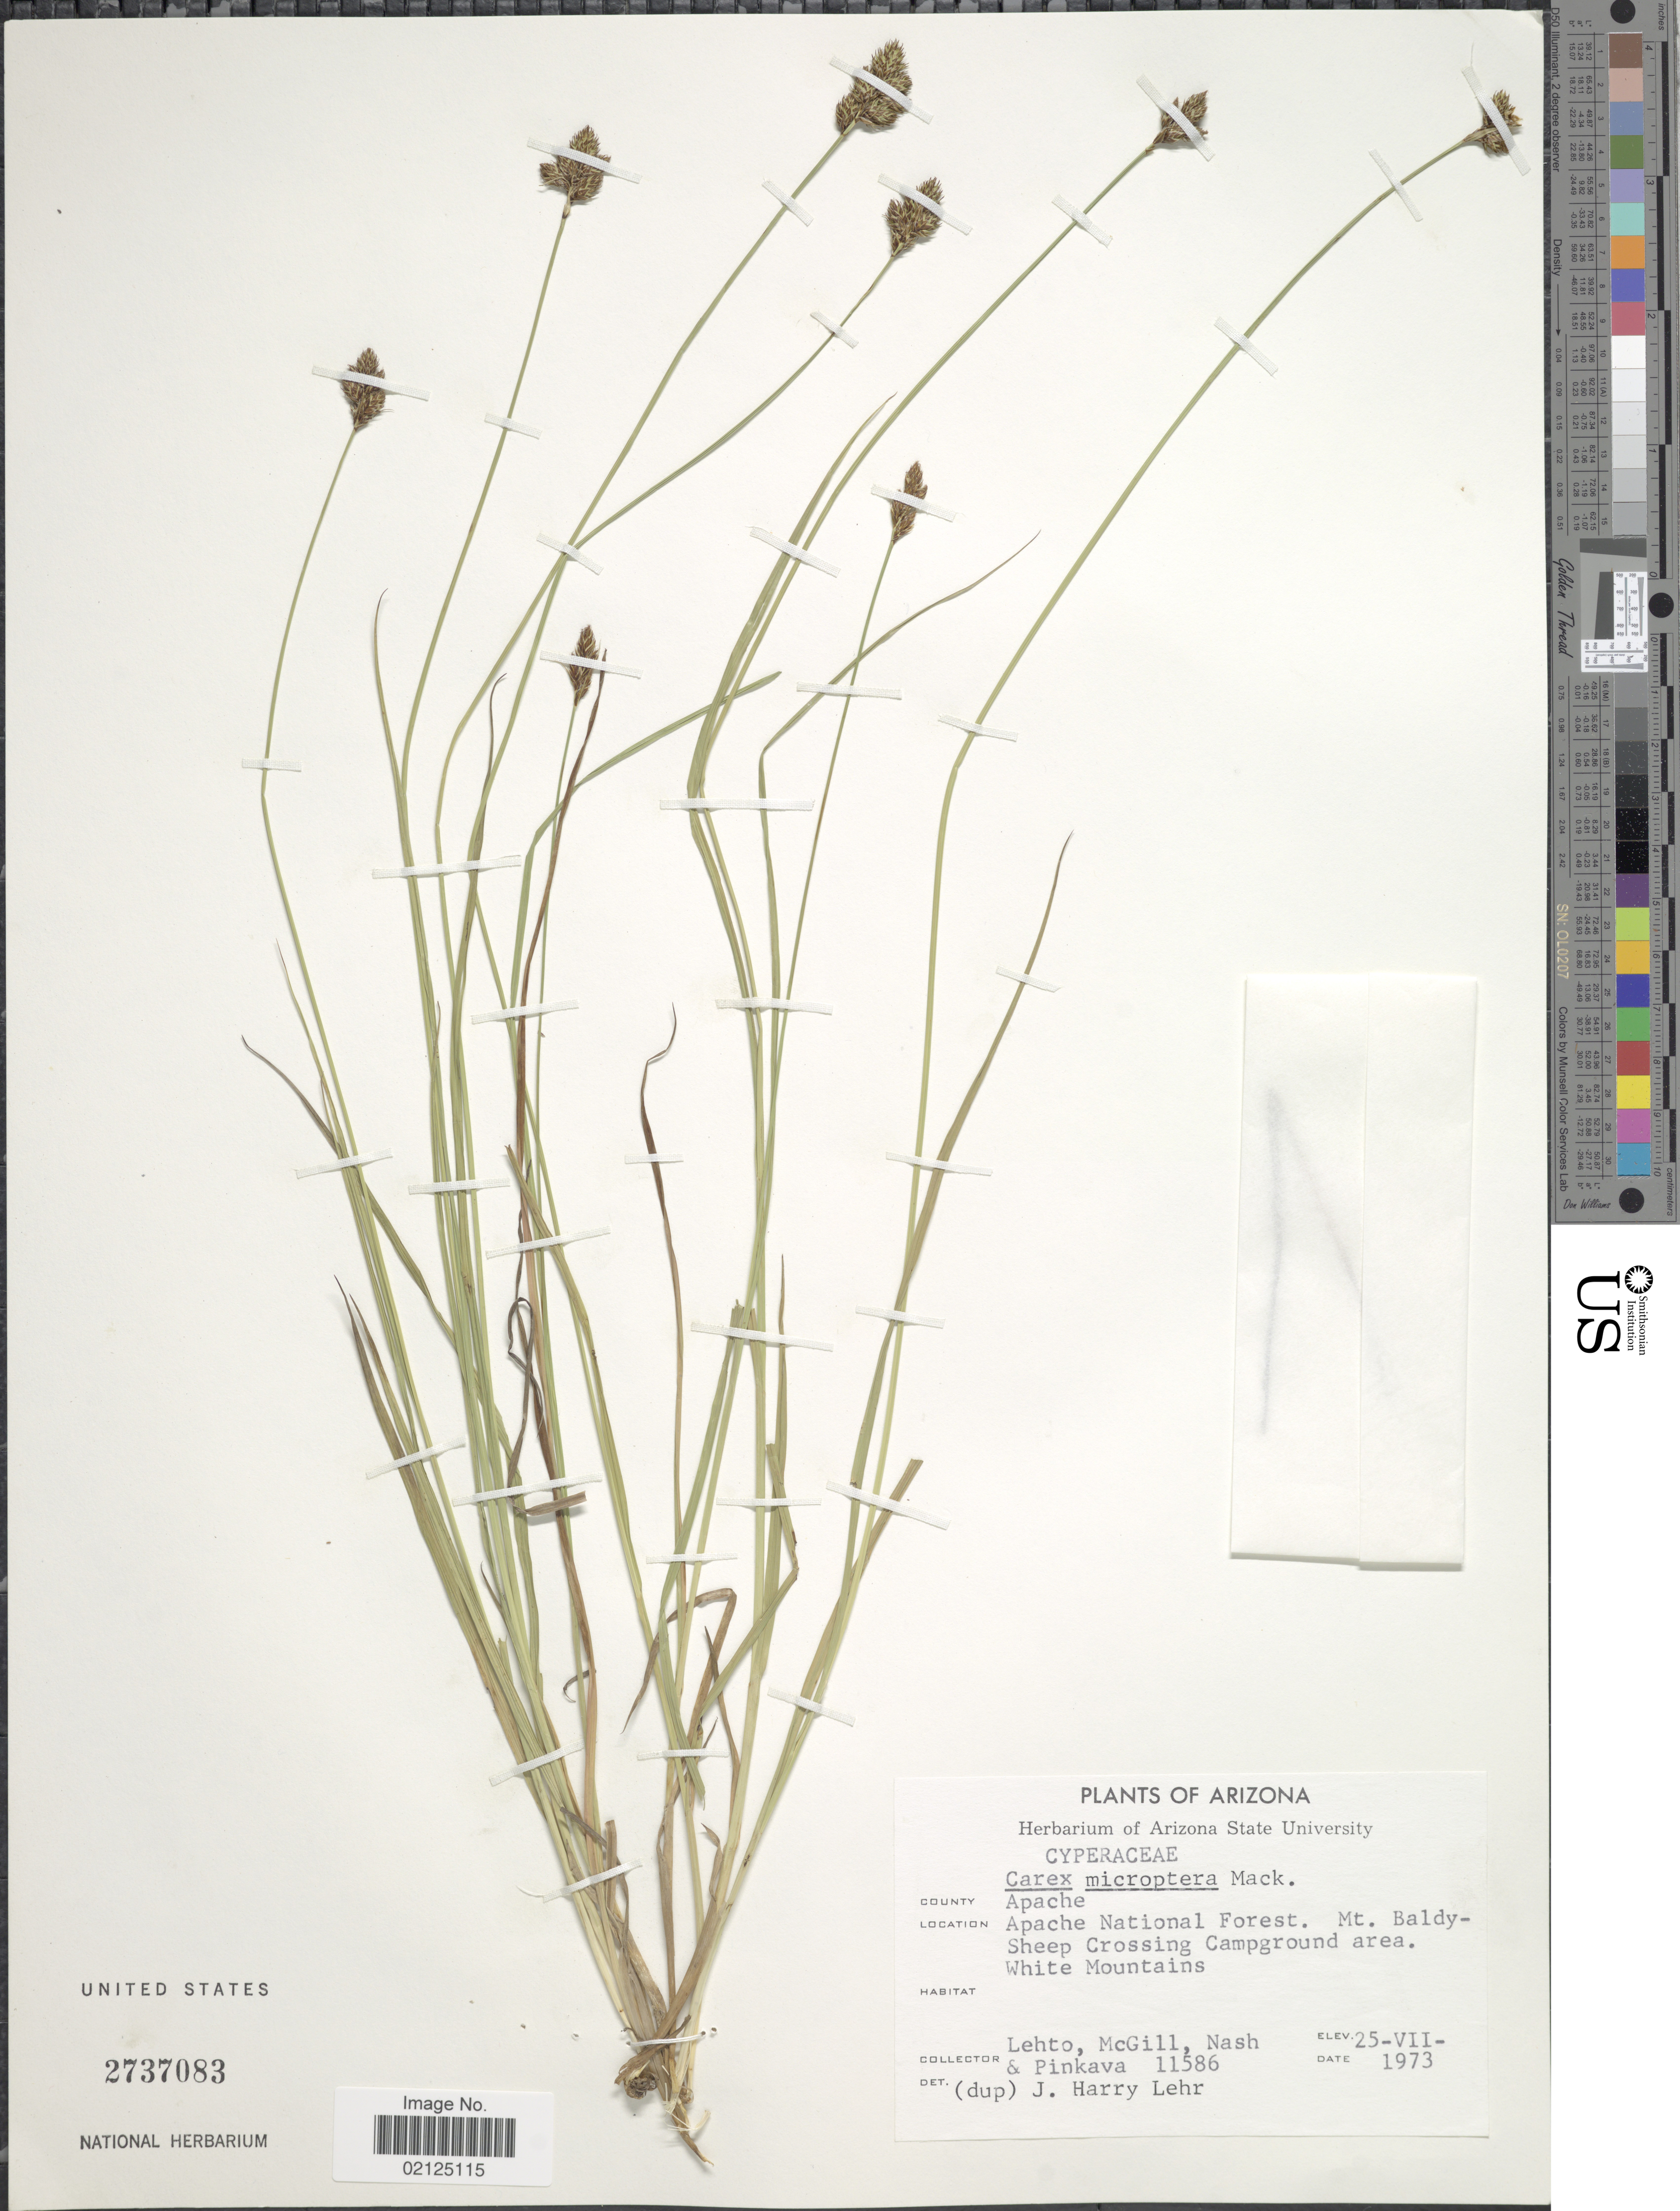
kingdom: Plantae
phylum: Tracheophyta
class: Liliopsida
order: Poales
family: Cyperaceae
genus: Carex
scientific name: Carex microptera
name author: Mack.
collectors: -. Lehto, -. McGill, -- Nash & -. Pinkava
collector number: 11586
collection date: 1973-07-25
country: United States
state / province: Arizona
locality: County Apache, Apache National Forest. Mt Baldy-Sheep Crossing Campground area. White Mountains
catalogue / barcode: US 2737083